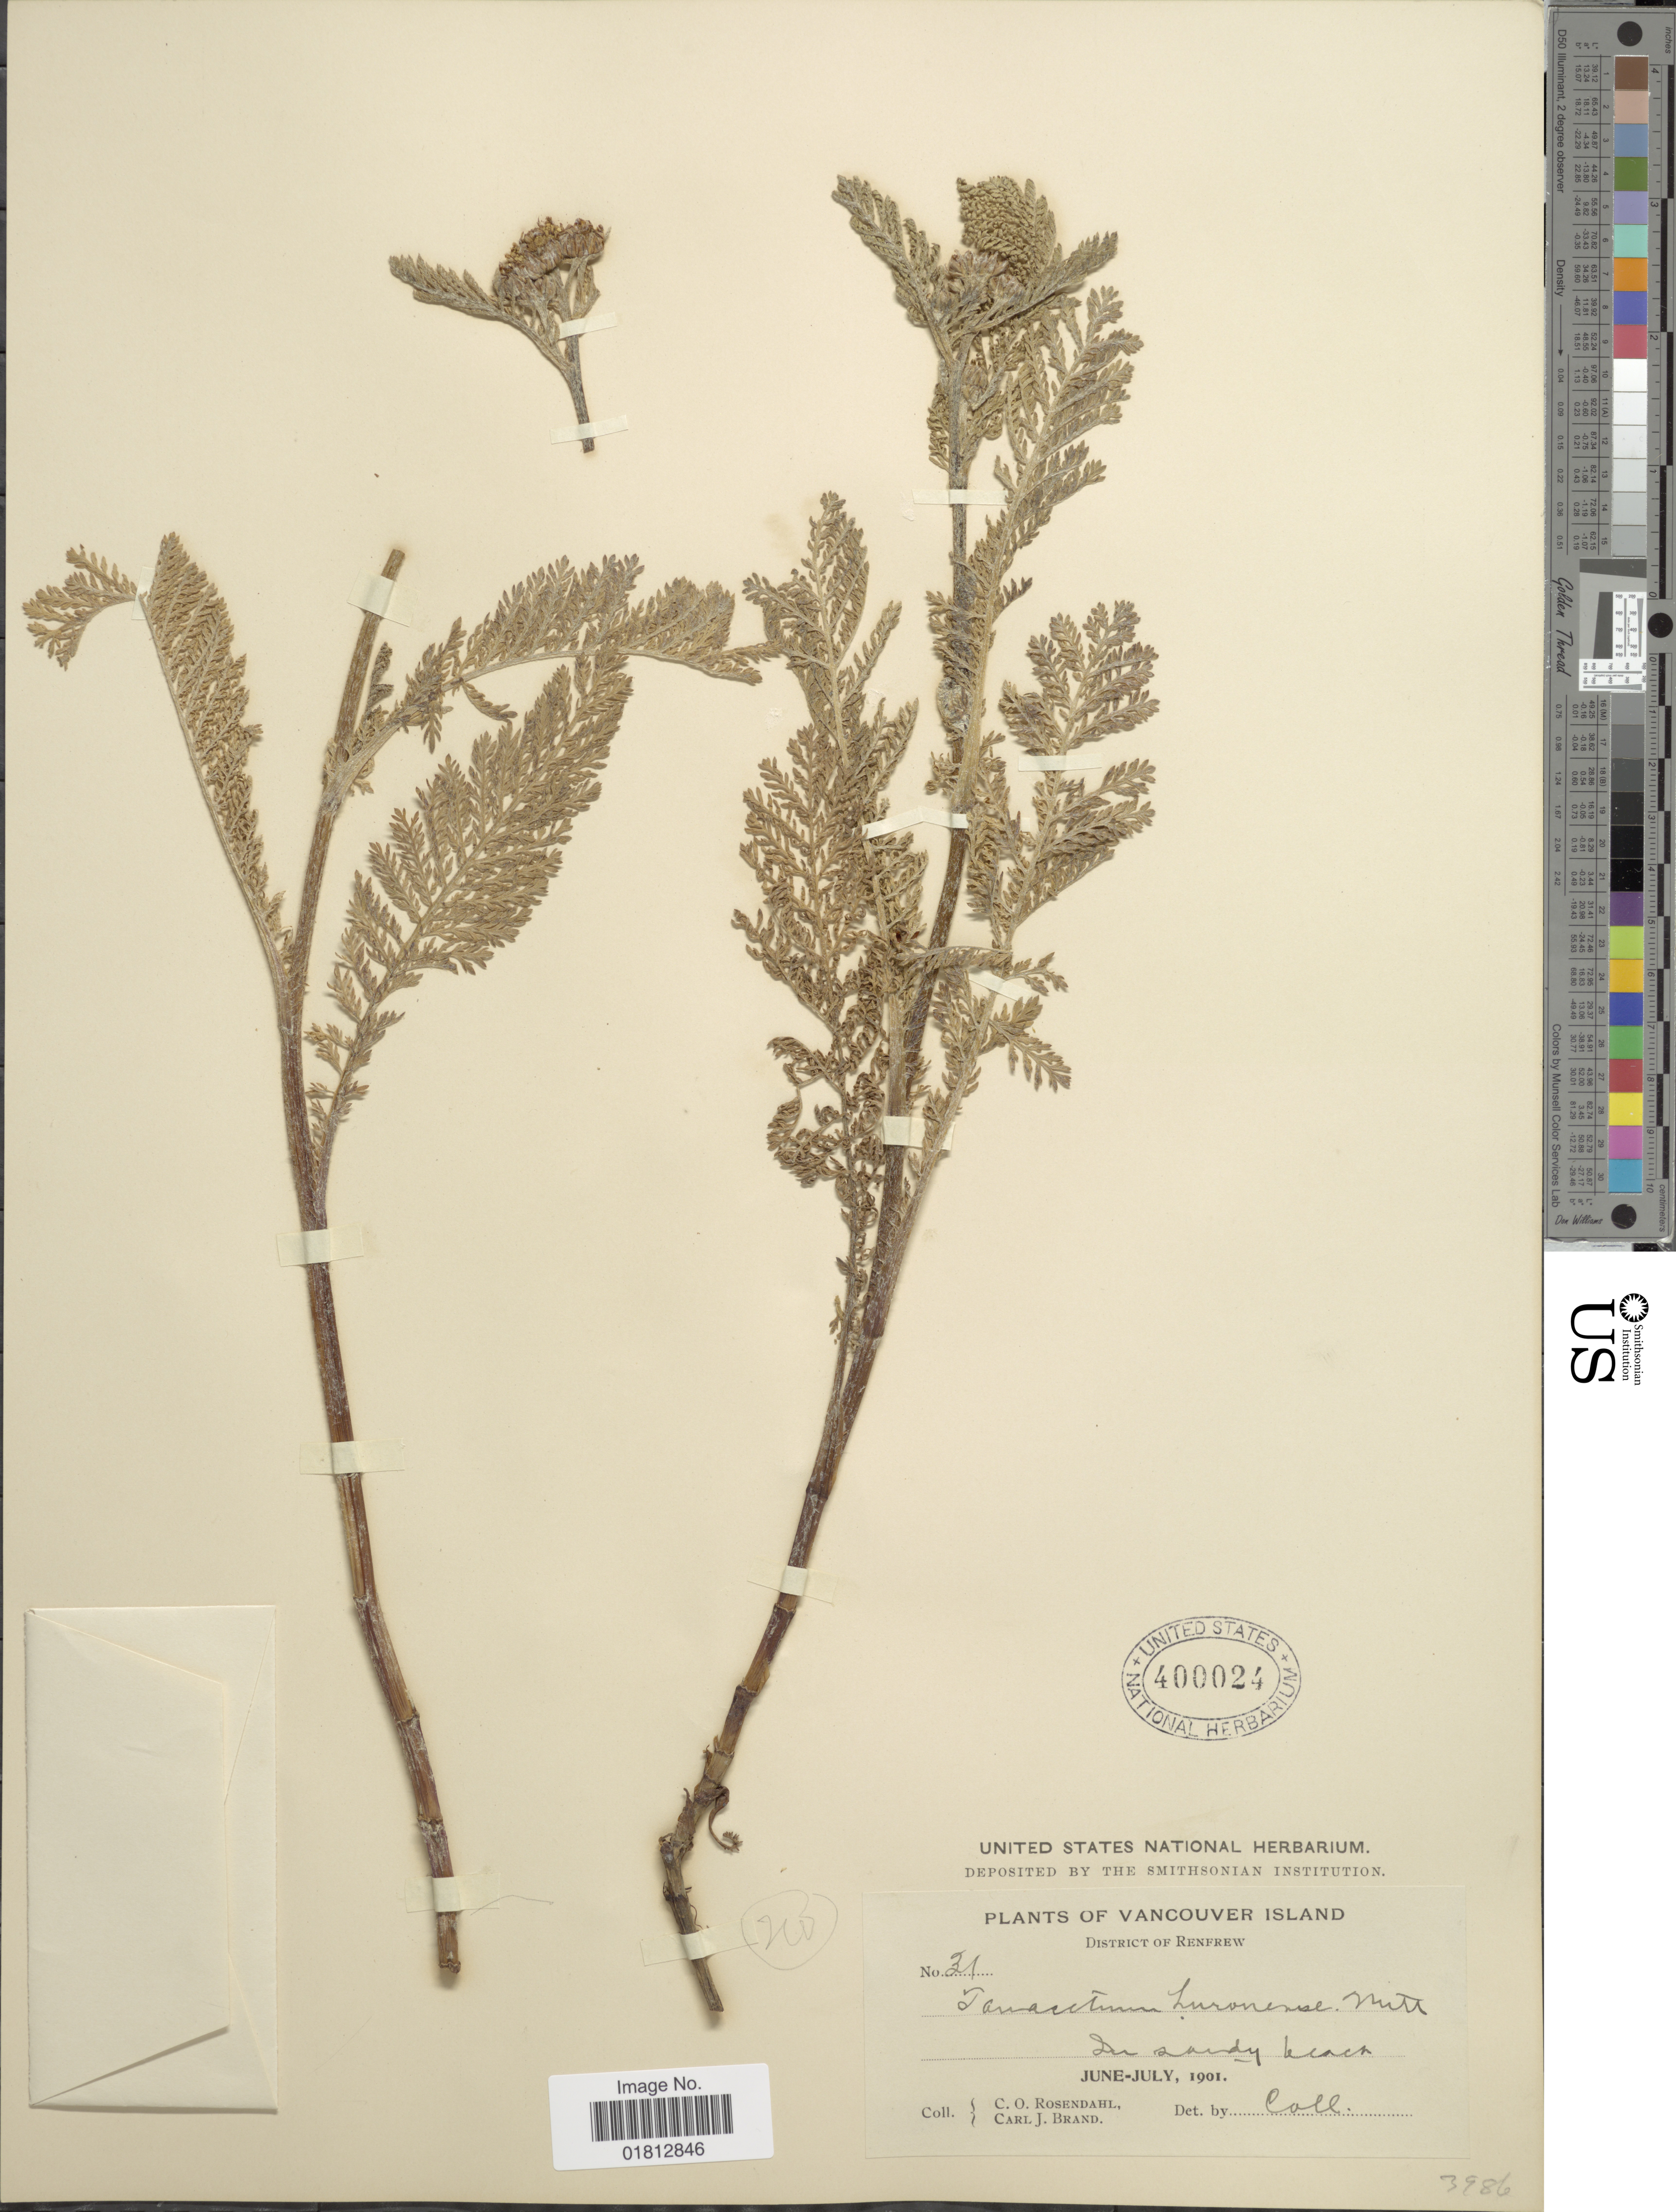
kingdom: Plantae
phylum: Tracheophyta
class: Magnoliopsida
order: Asterales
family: Asteraceae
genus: Tanacetum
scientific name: Tanacetum douglasii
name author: DC.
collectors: C. O. Rosendahl & C. J. Brand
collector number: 31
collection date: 1901-06/1901-07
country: Canada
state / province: British Columbia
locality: Vancouver Island, District of Renfrew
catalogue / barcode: US 400024